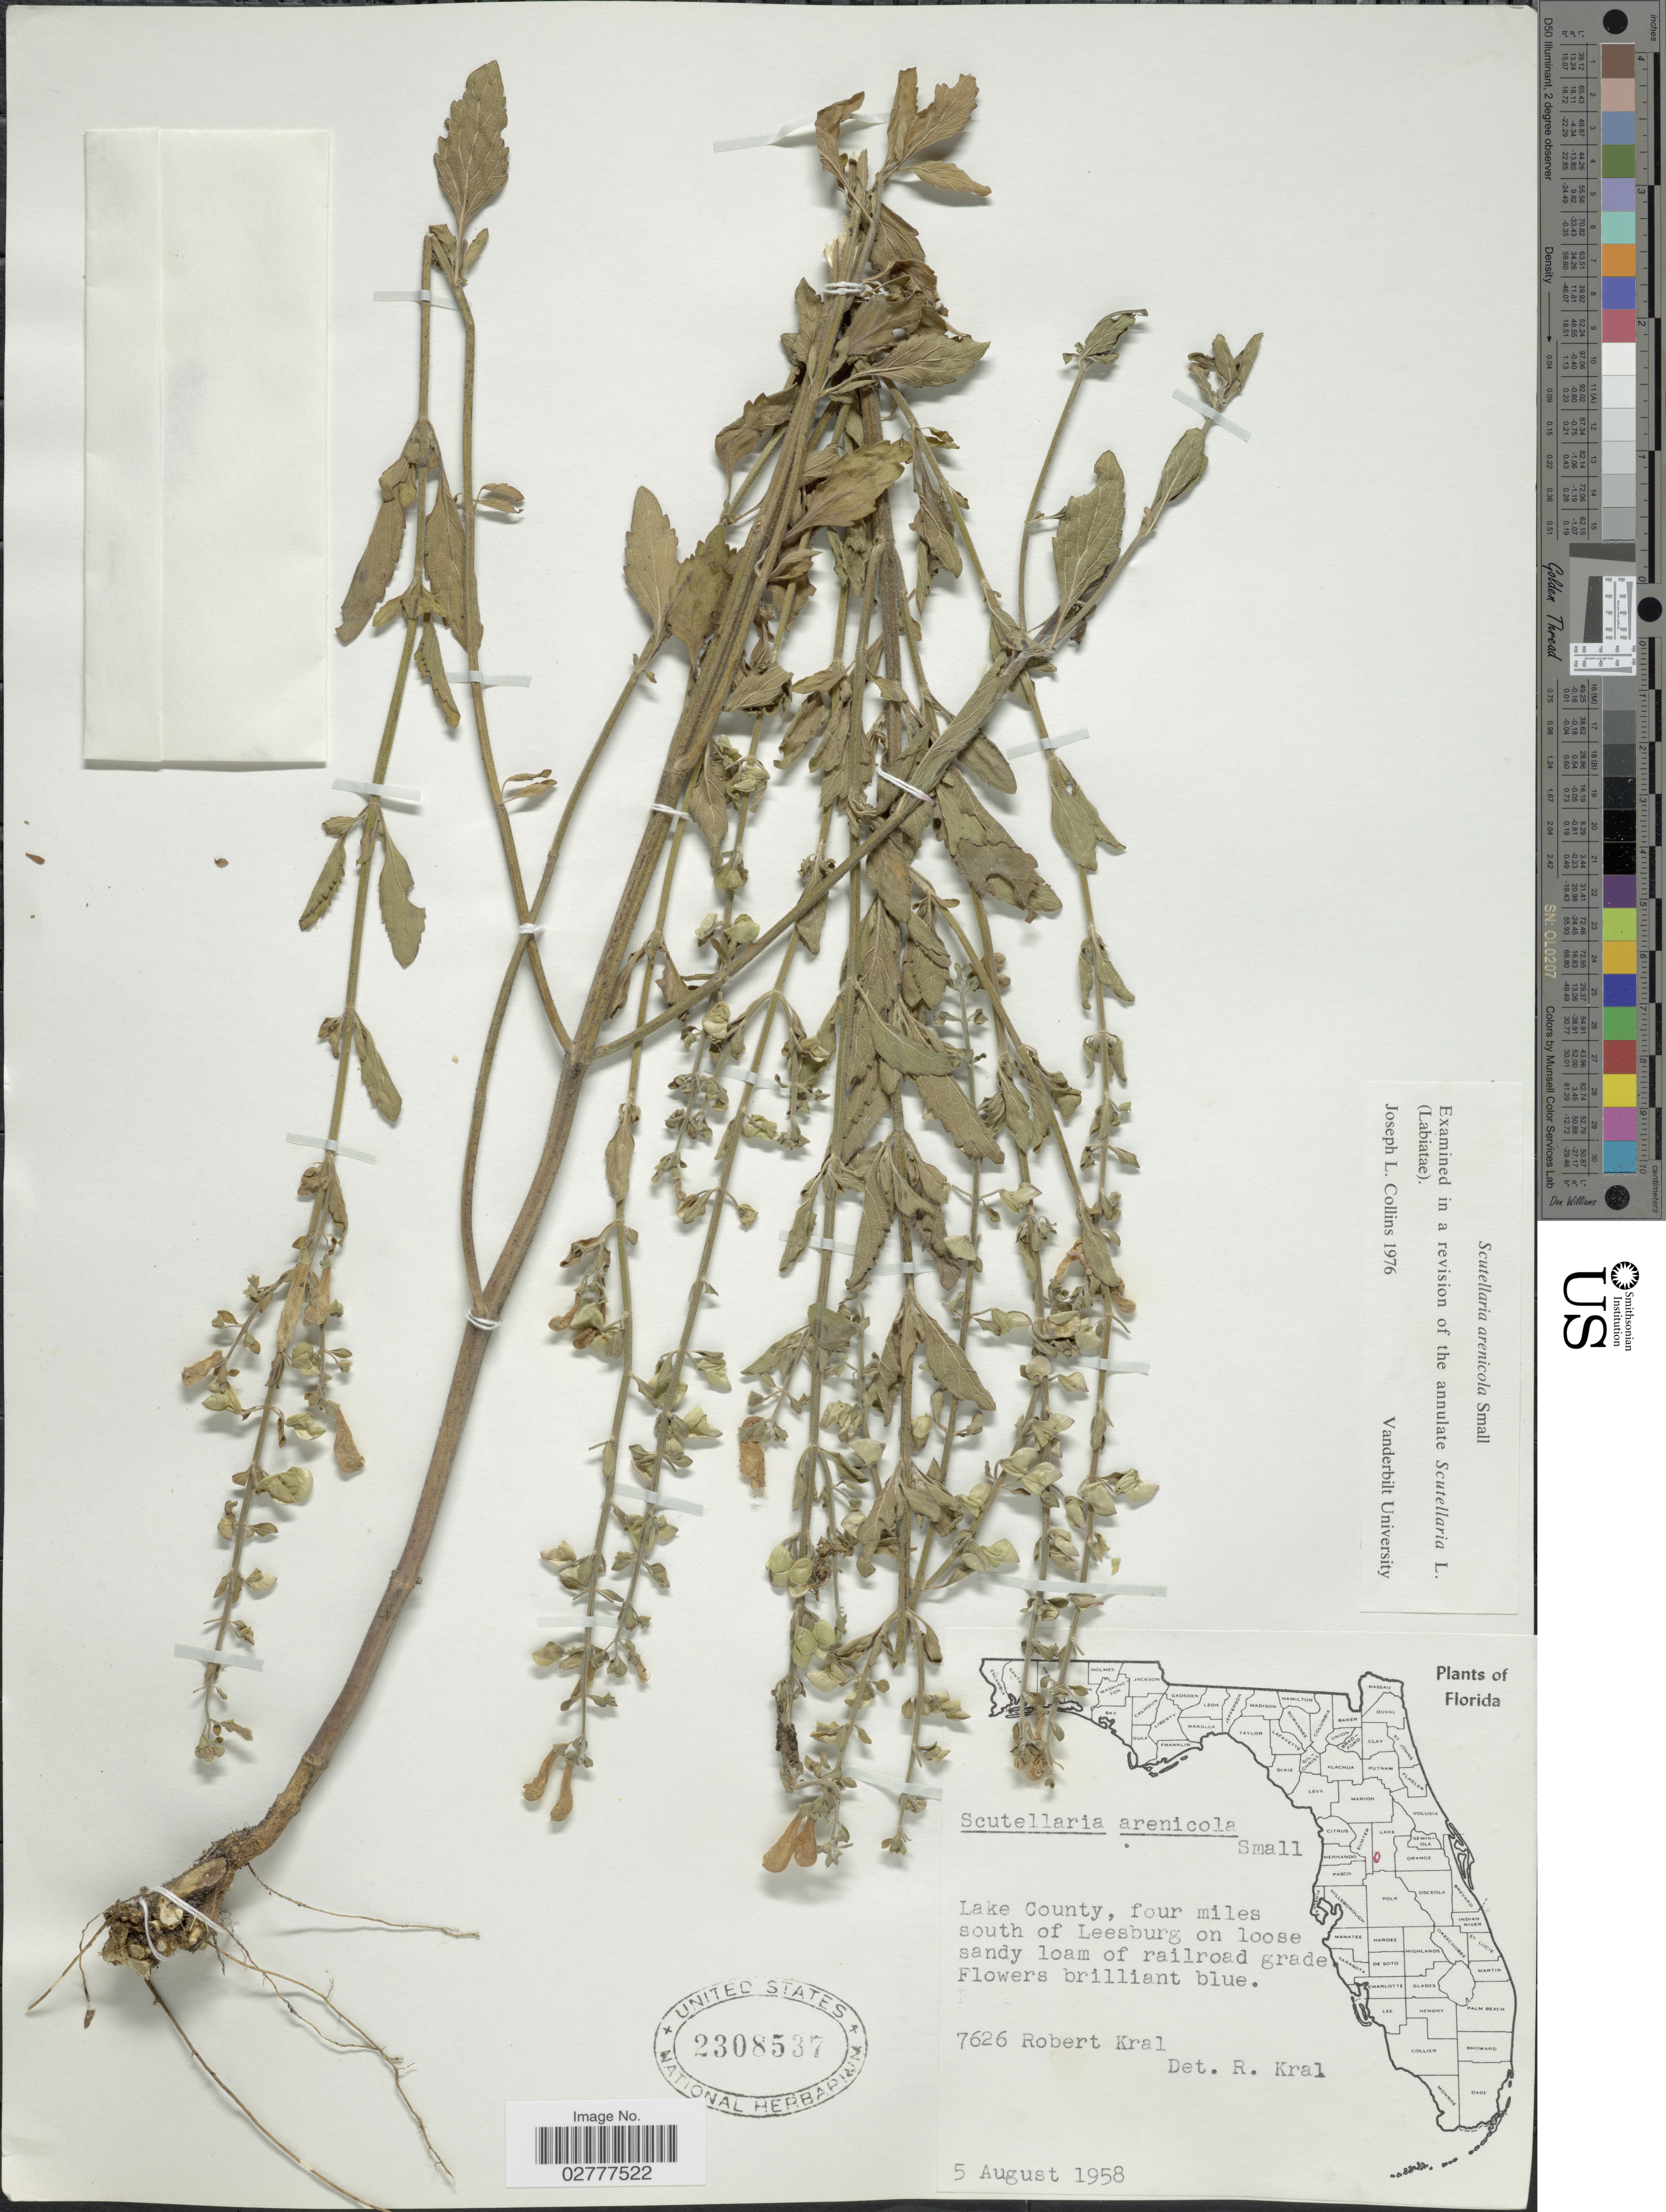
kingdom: Plantae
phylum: Tracheophyta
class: Magnoliopsida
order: Lamiales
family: Lamiaceae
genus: Scutellaria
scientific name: Scutellaria arenicola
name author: Small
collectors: R. Kral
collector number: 7626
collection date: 1958-08-05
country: United States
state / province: Florida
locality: Lake County, four miles south of Leesburg on loose sandy loam of railroad grade.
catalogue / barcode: US 2308537